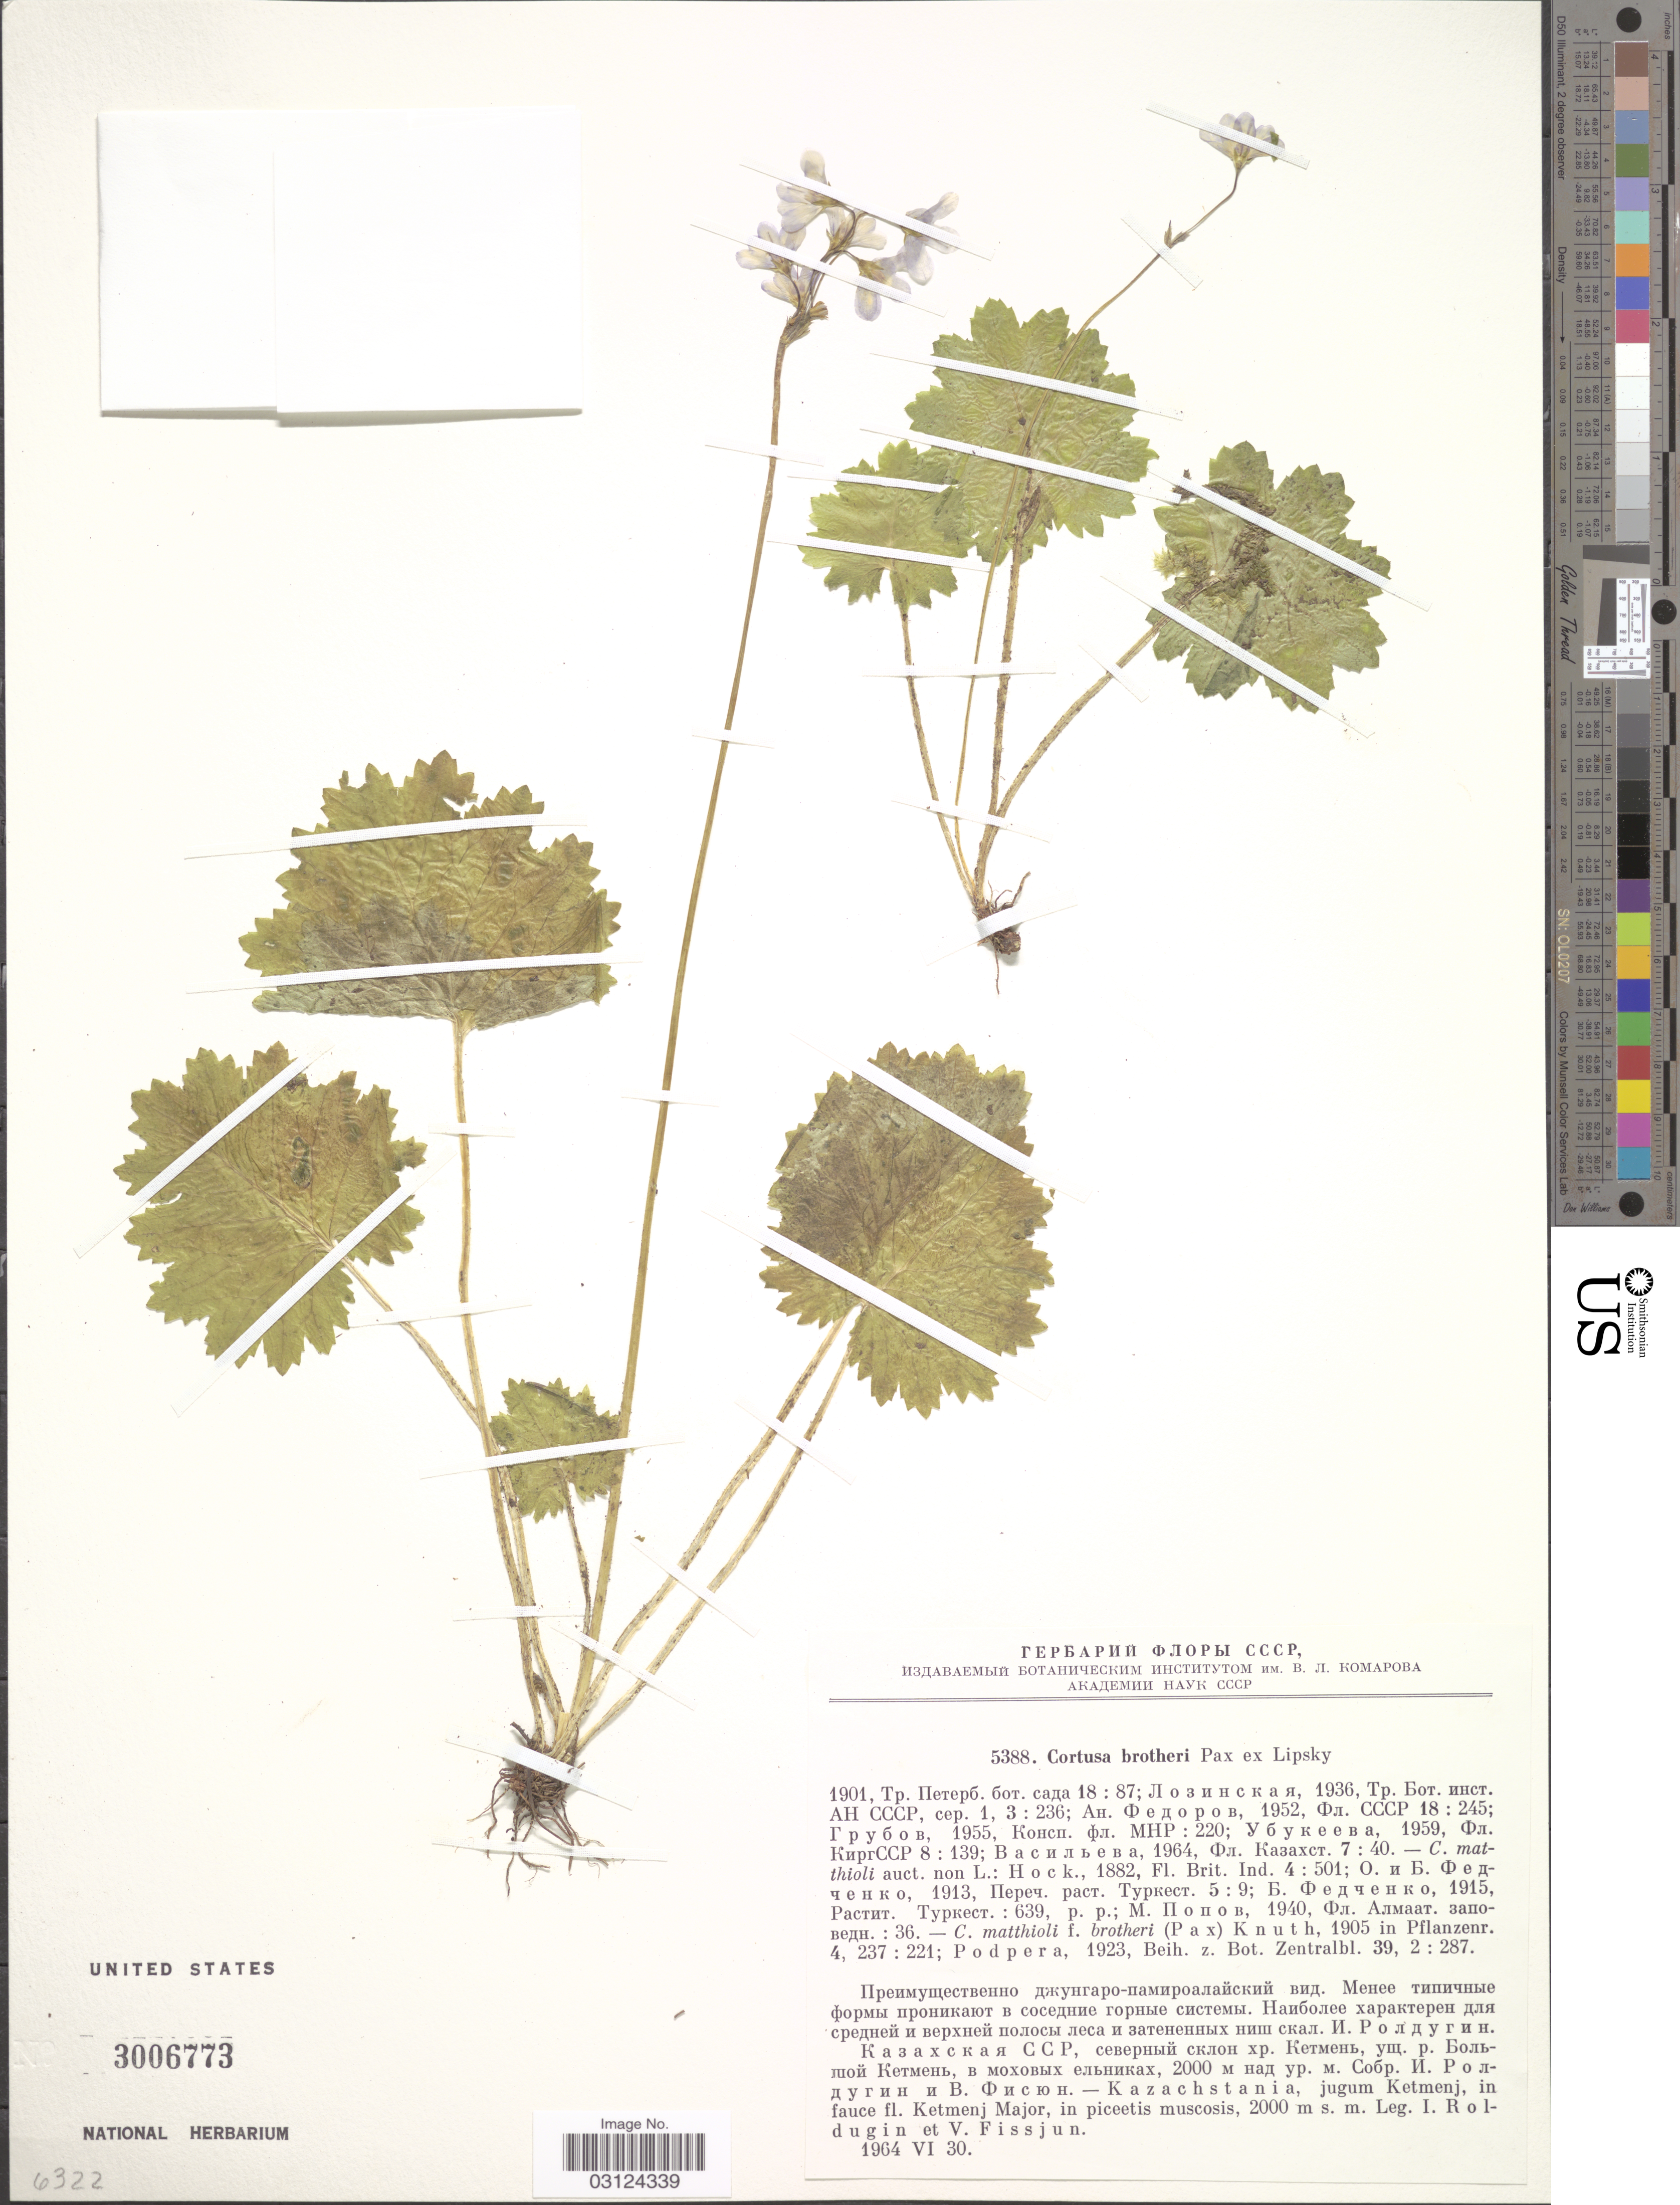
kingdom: Plantae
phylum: Tracheophyta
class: Magnoliopsida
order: Ericales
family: Primulaceae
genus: Cortusa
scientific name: Cortusa brotheri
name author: (Pax ex R. Knuth) Losinsk.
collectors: I. Roldugin & V. Fissjun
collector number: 5388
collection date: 1964-06-30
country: Kazakhstan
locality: Kazachstania, jugum Ketmenj, in fauce fl. Ketmenj Major, in piceetis muscosis.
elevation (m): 2000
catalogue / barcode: US 3006773